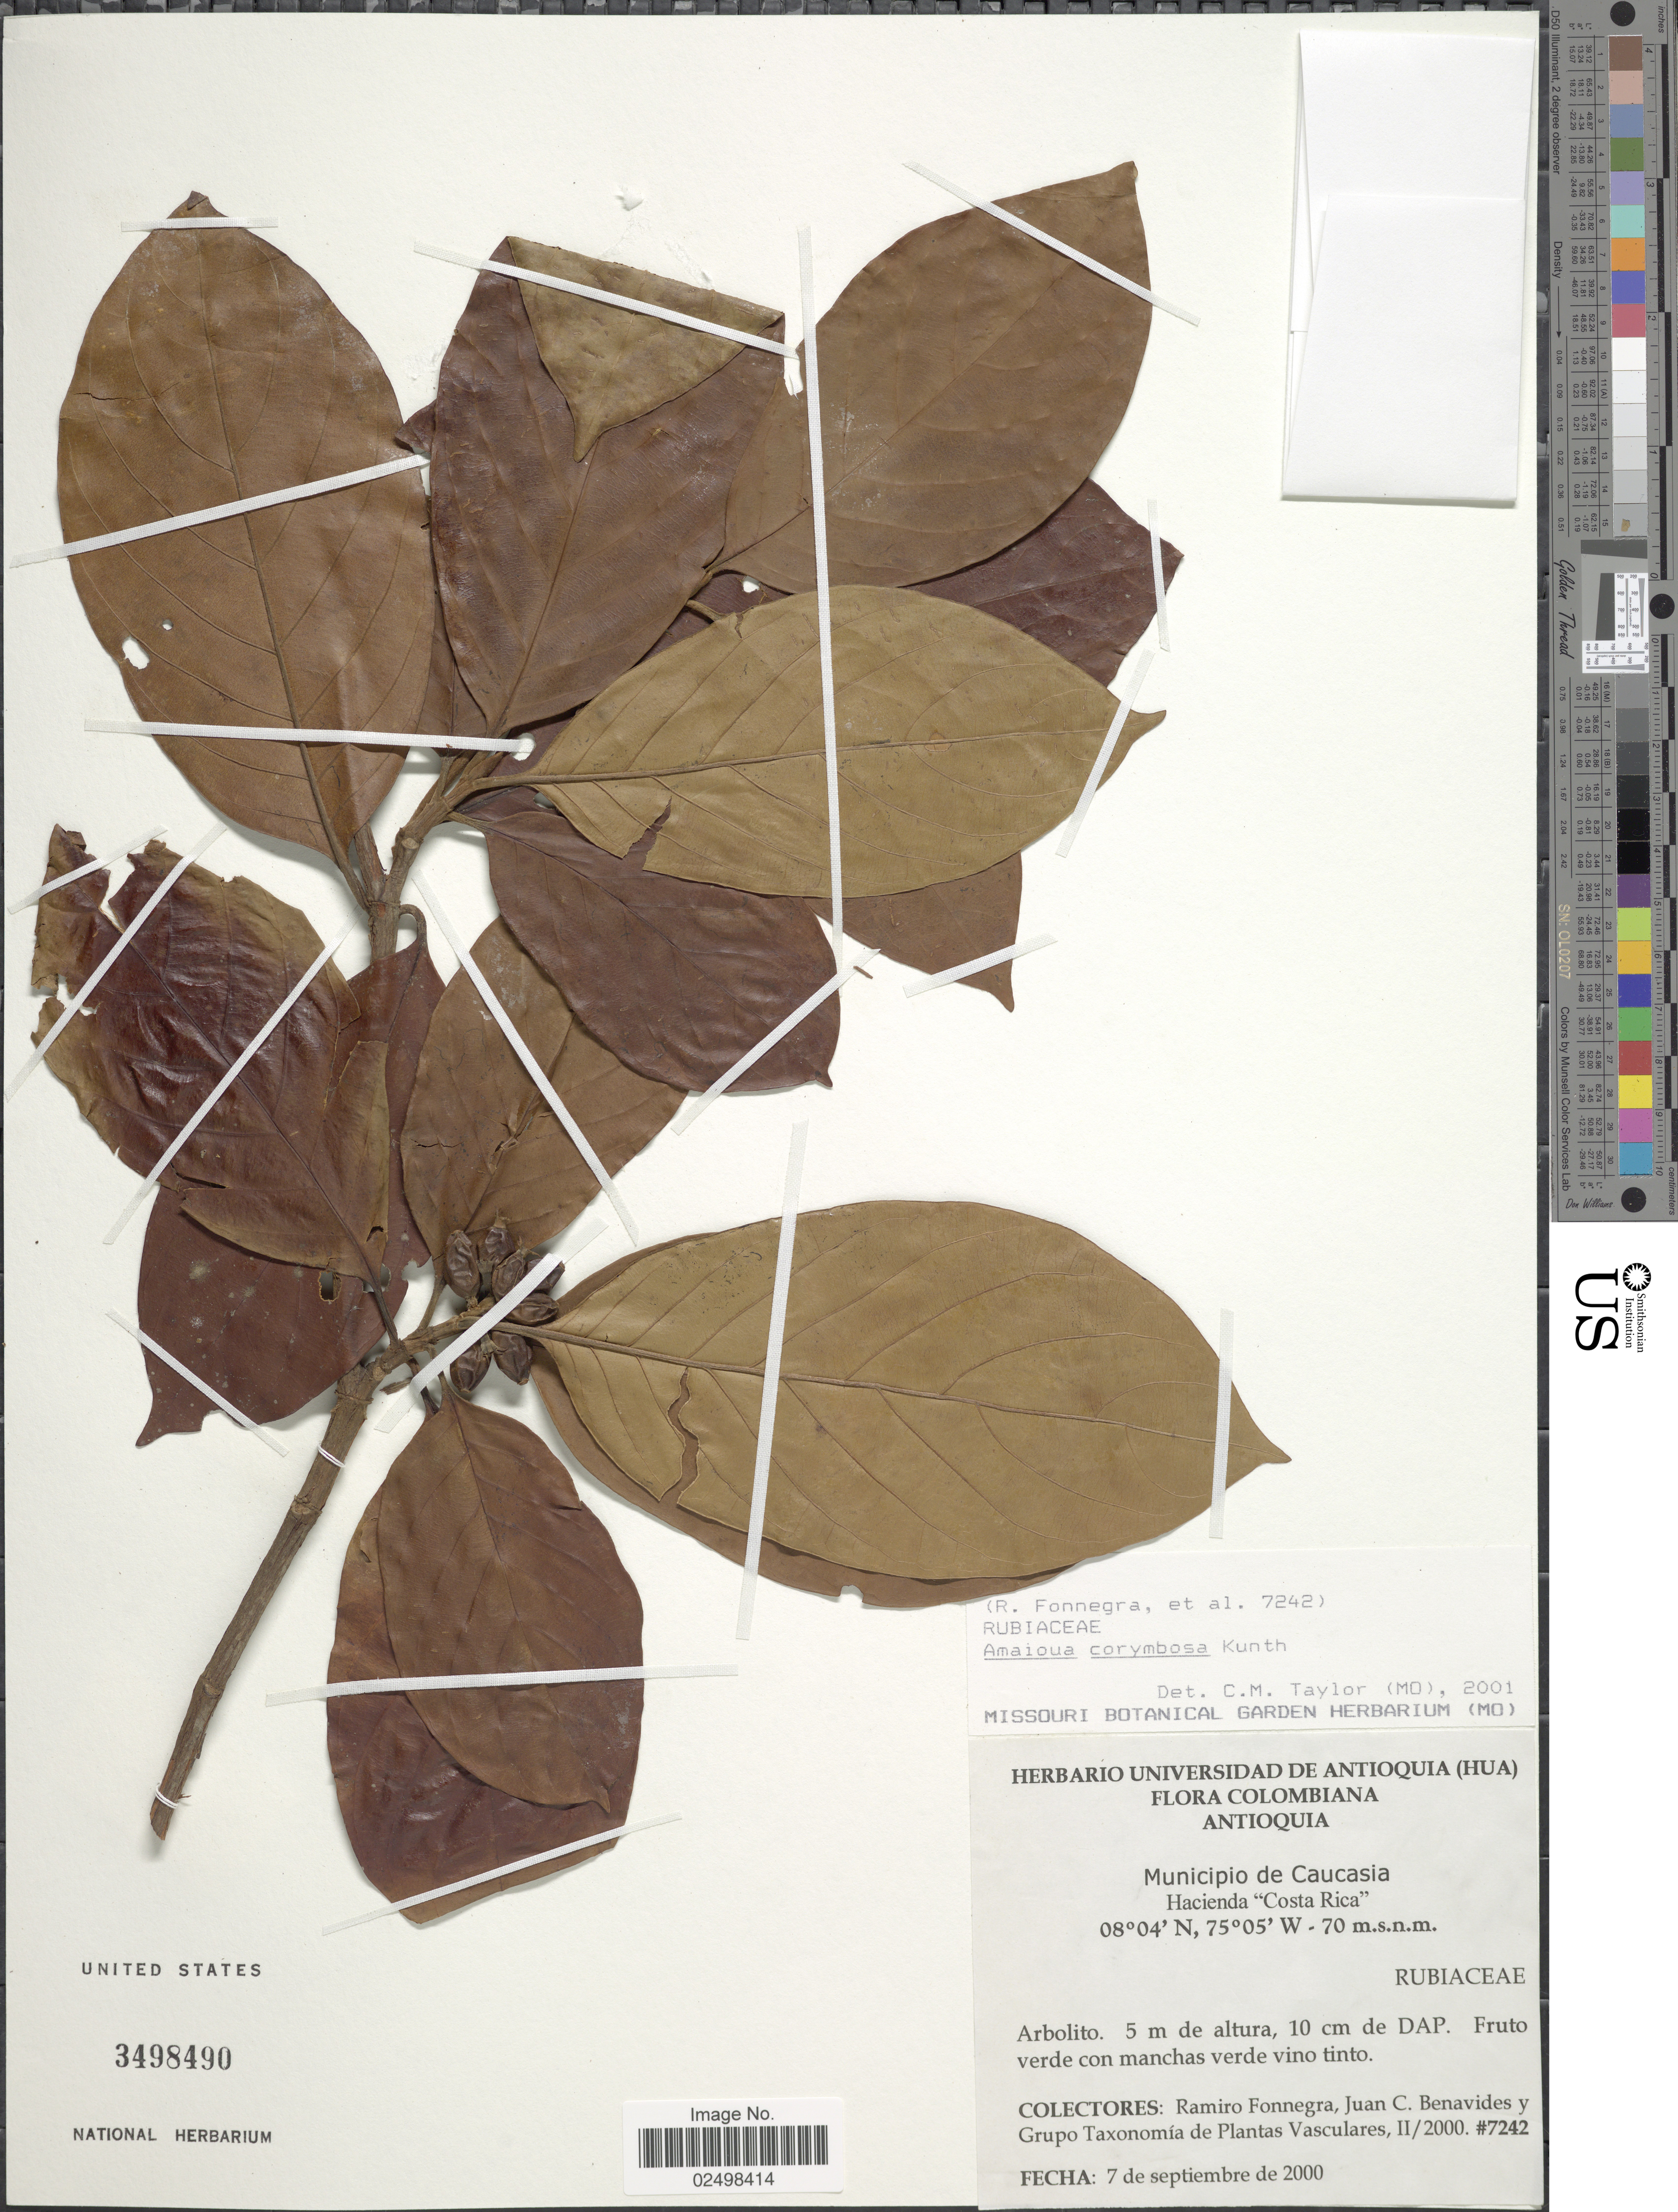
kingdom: Plantae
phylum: Tracheophyta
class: Magnoliopsida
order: Gentianales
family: Rubiaceae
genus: Amaioua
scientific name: Amaioua corymbosa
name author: Kunth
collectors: R. Fonnegra, J. Benavides & Grupo Taxonomía de Plantas Vasculares II/2000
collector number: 7242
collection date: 2000-09-07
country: Colombia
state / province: Antioquia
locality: Municipio de Caucasia. Hacienda "Costa Rica"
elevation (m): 70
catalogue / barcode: US 3498490